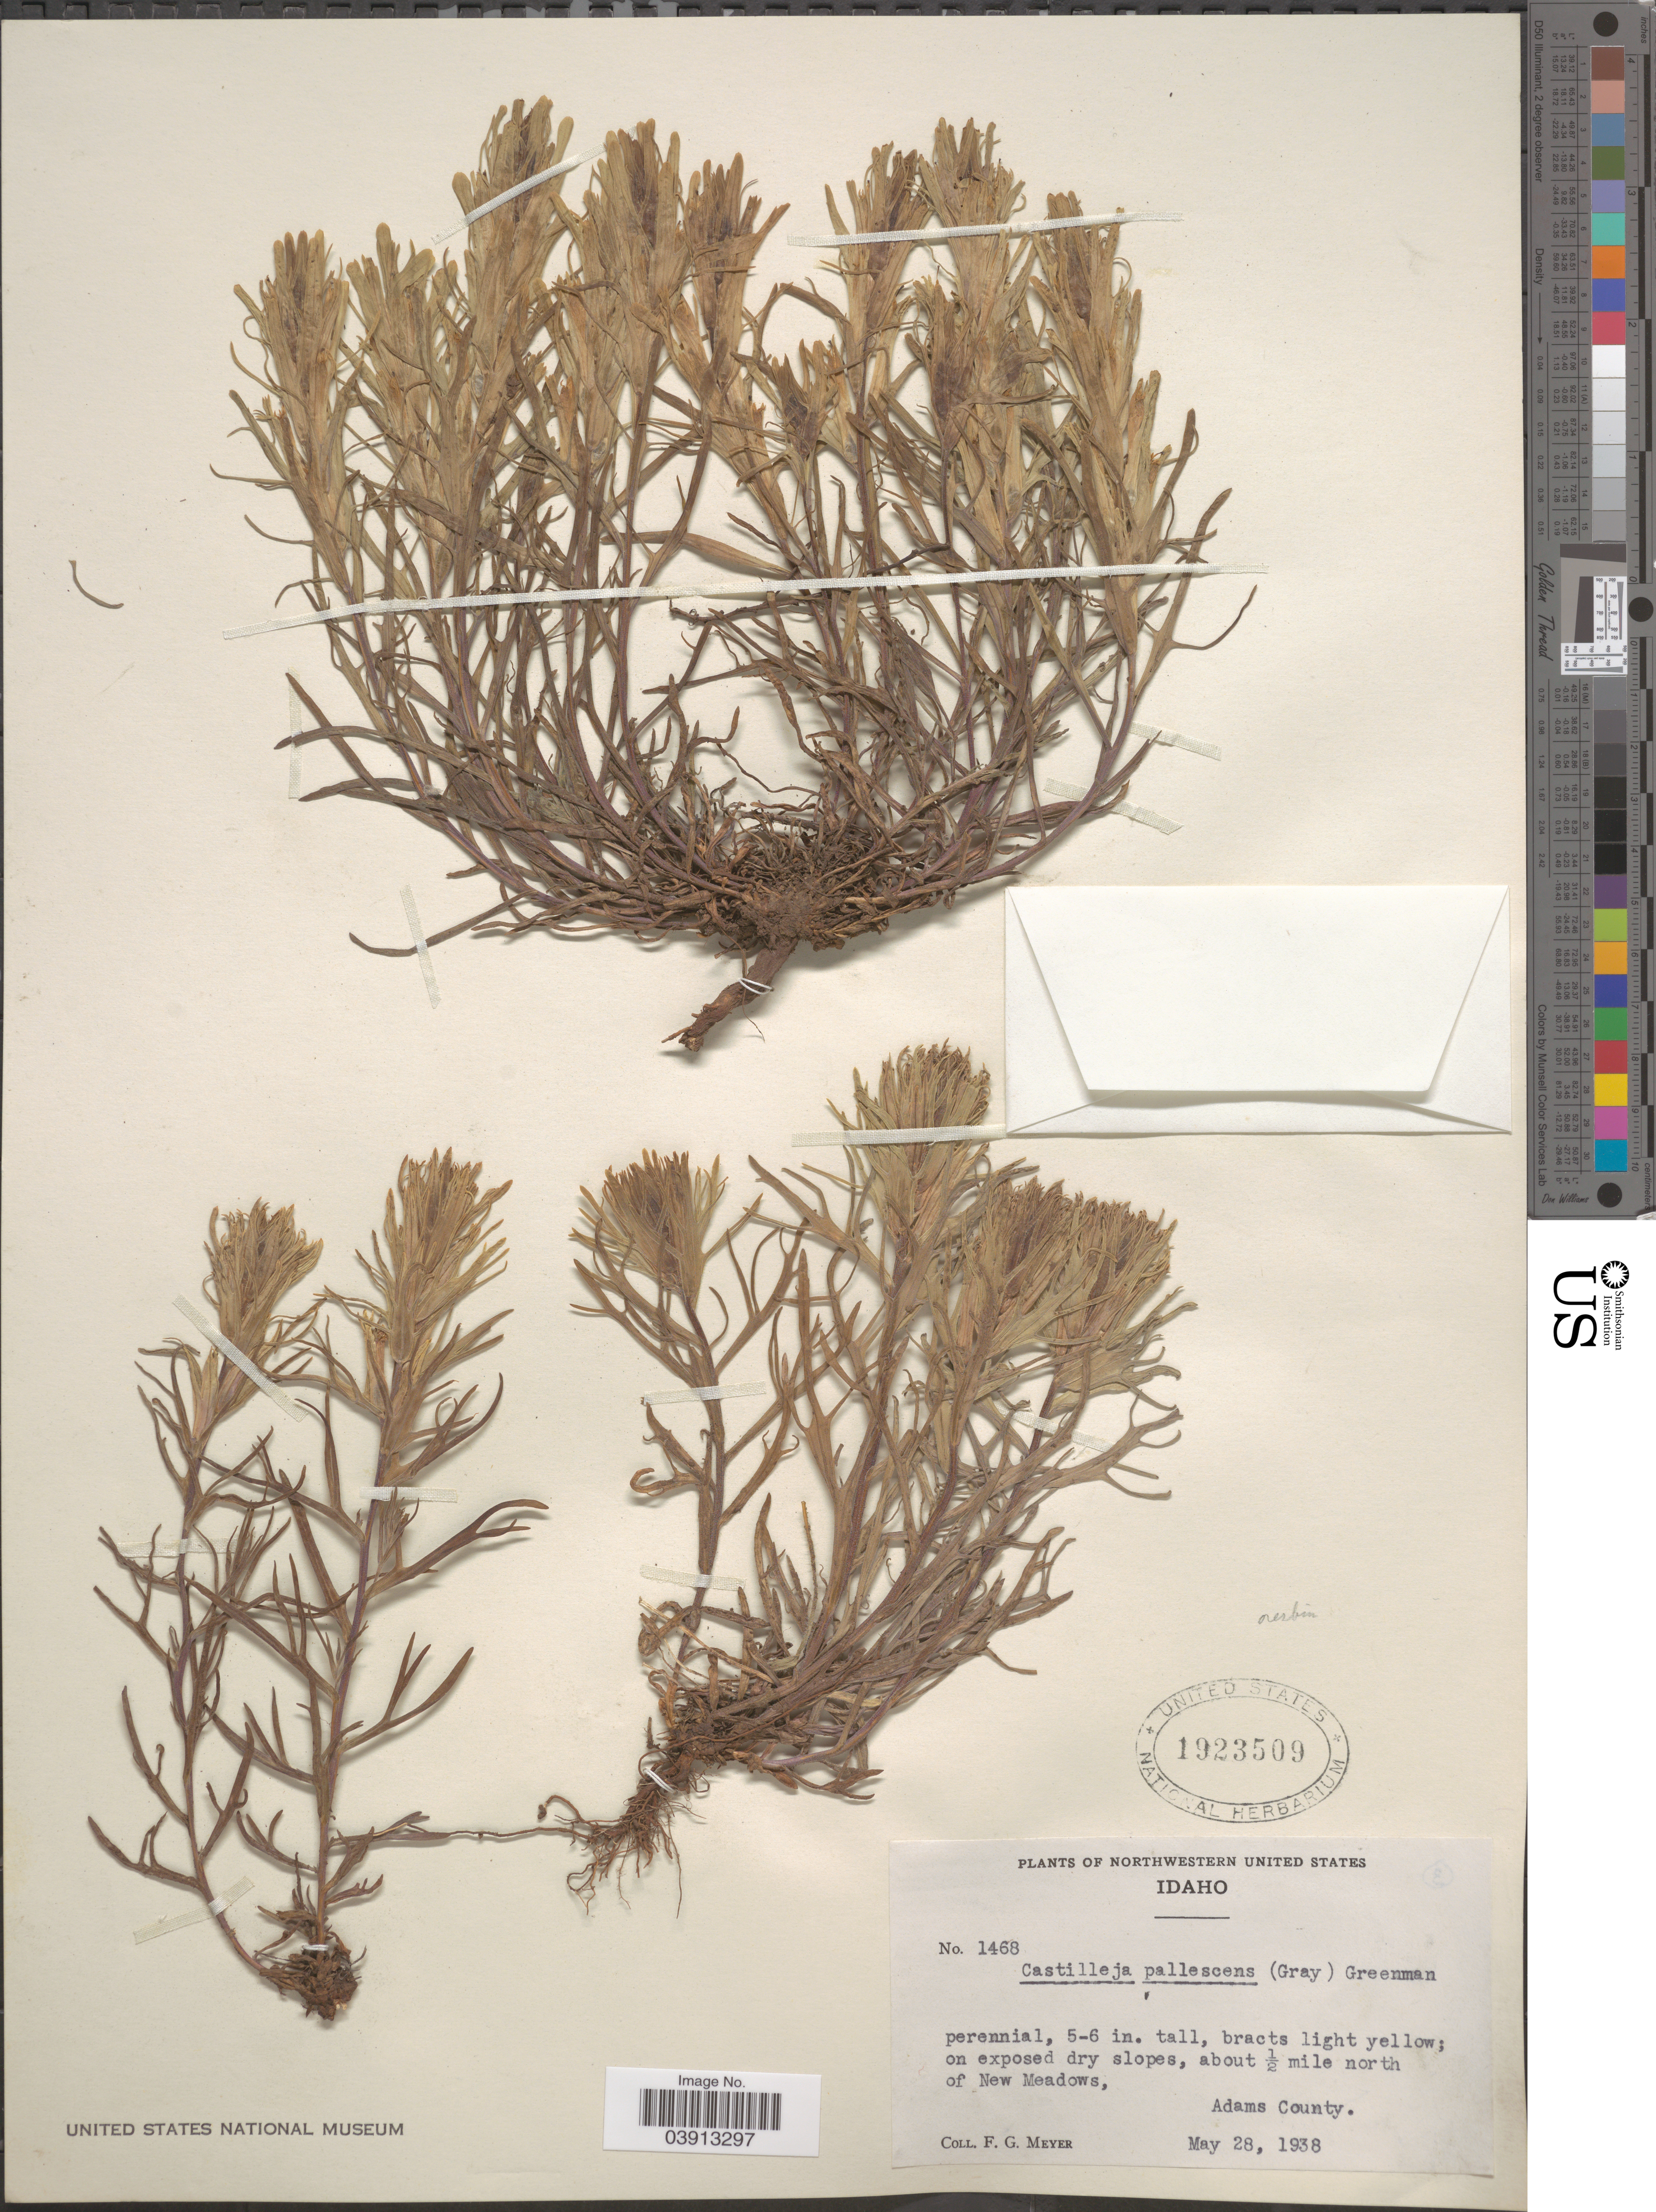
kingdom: Plantae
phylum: Tracheophyta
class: Magnoliopsida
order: Lamiales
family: Orobanchaceae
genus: Castilleja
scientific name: Castilleja oresbia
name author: Greenm.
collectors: F. G. Meyer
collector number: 1468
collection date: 1938-05-28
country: United States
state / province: Idaho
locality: Northwestern United States. About ½ mile north of New Meadows, Adams County.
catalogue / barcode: US 1923509